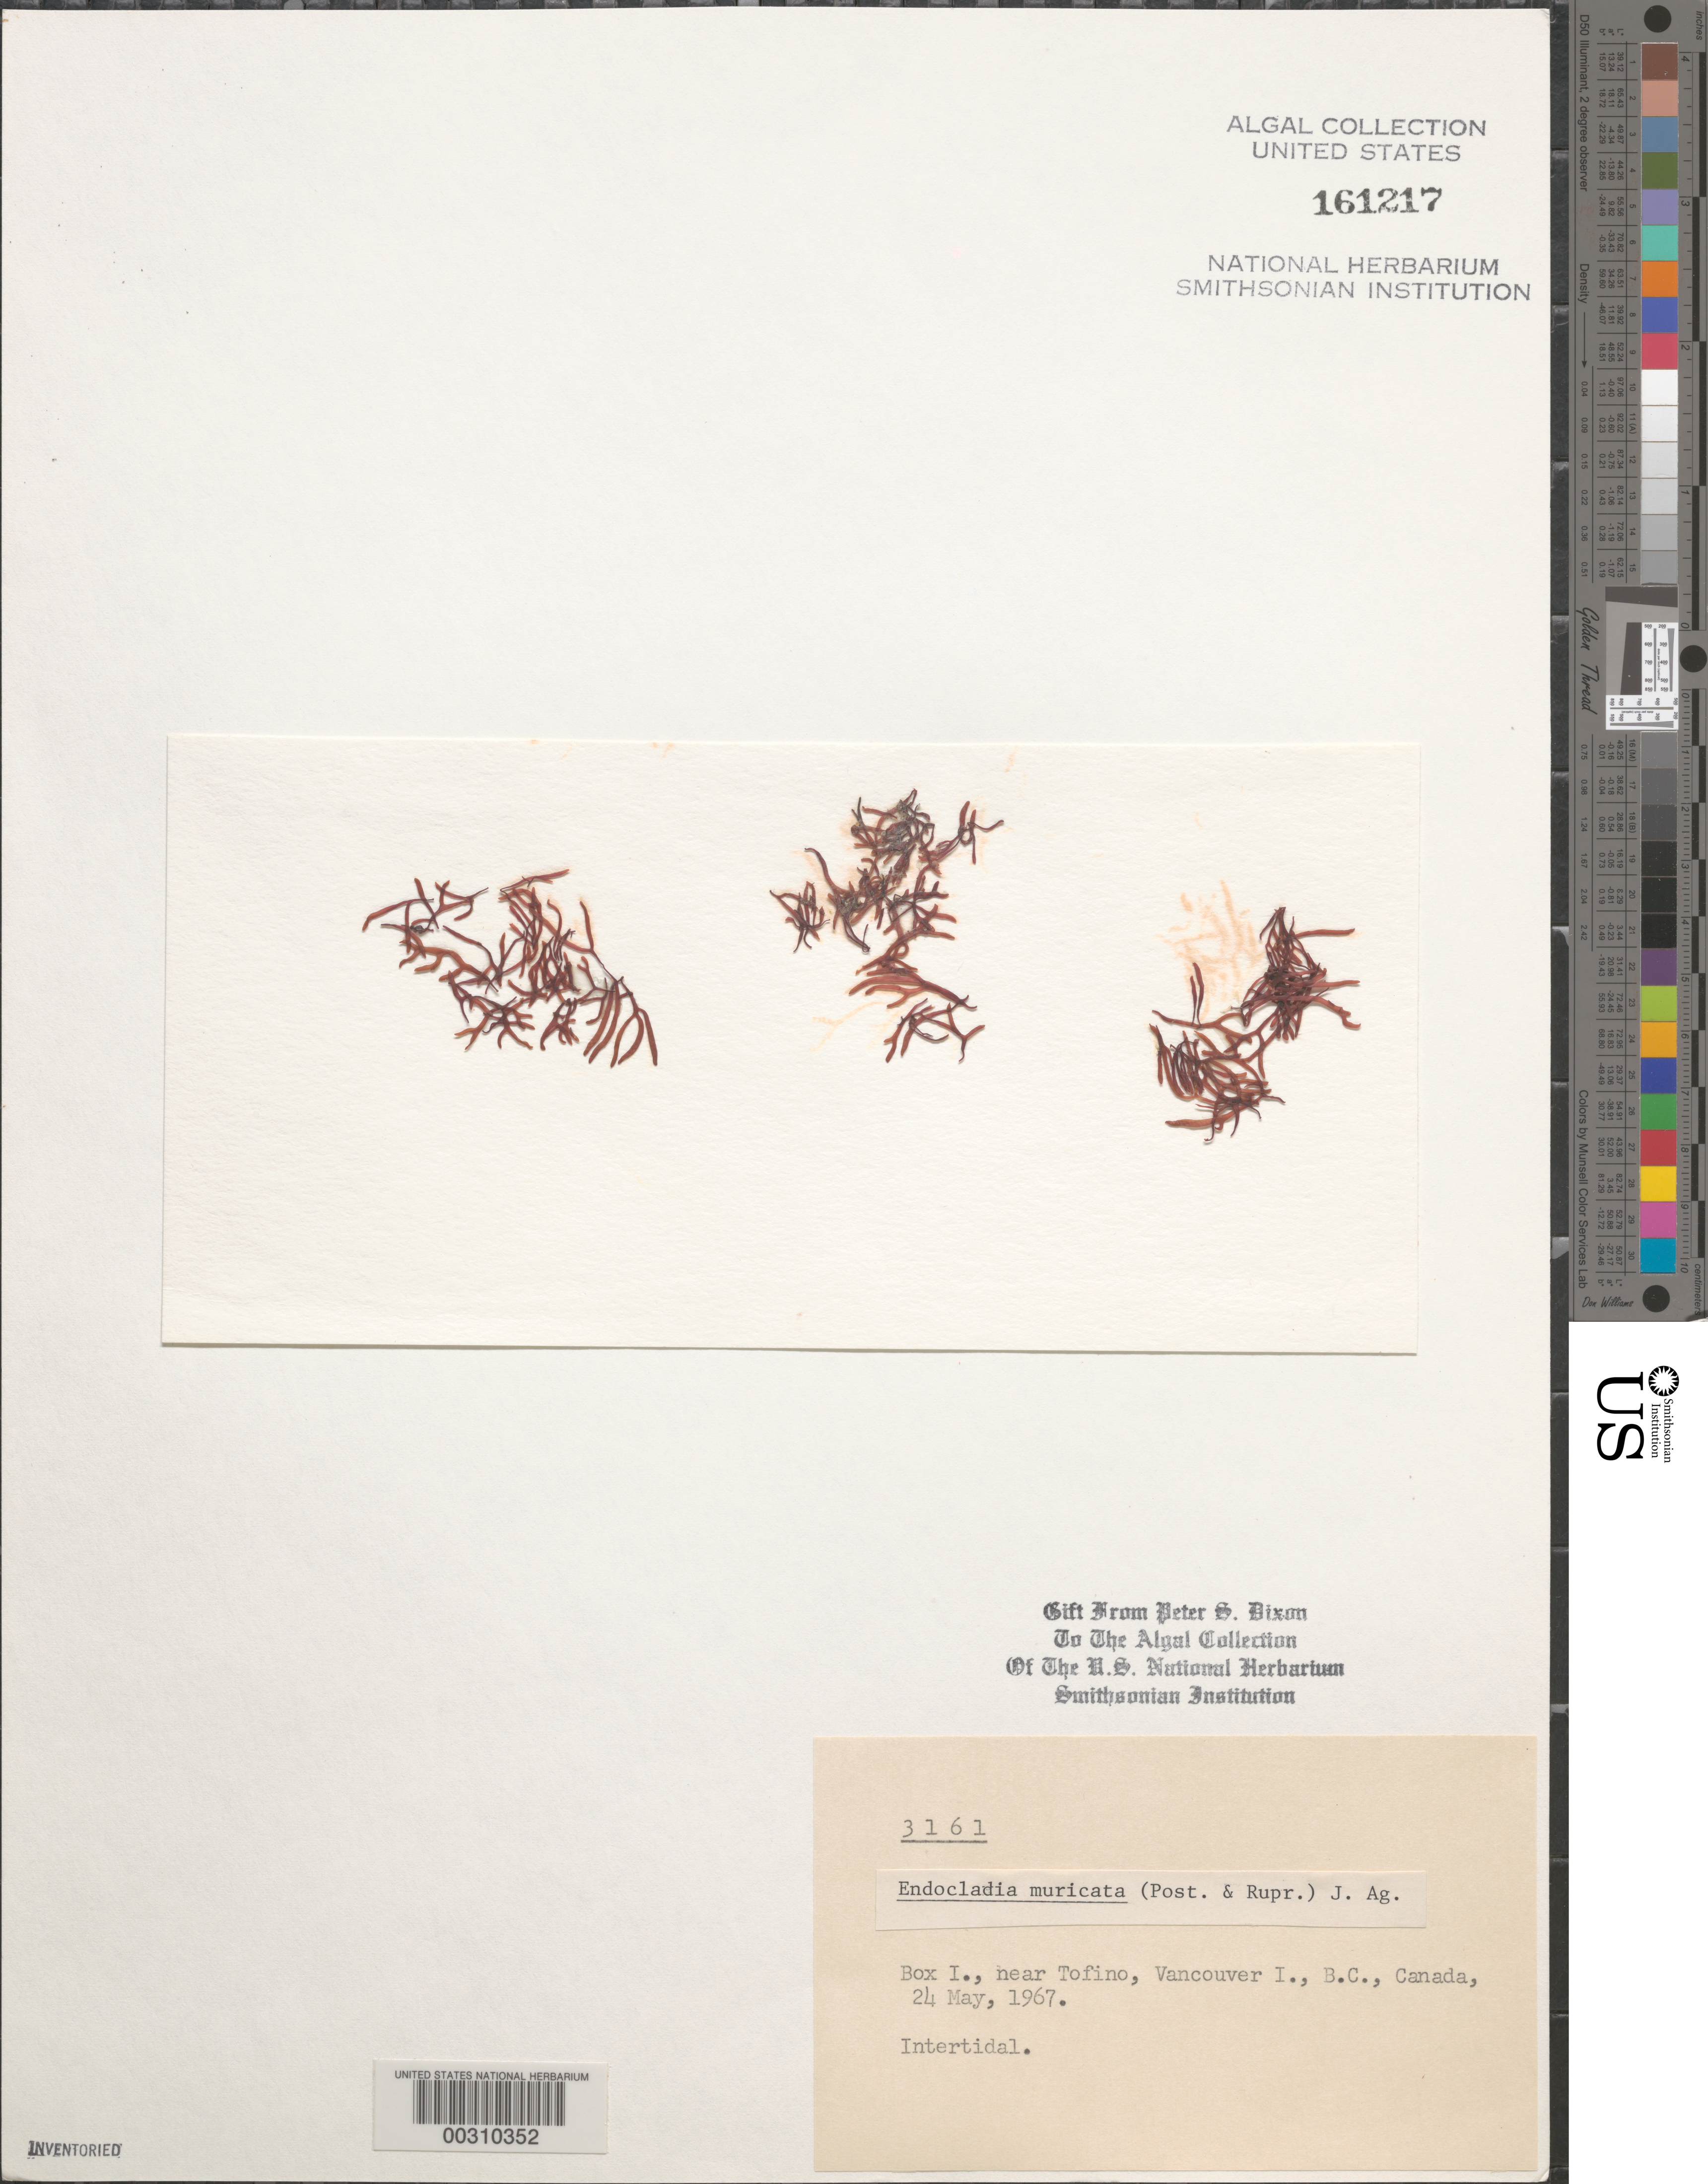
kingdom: Plantae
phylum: Rhodophyta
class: Florideophyceae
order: Gigartinales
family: Endocladiaceae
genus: Endocladia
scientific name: Endocladia muricata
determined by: Dixon, P. S.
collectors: P. S. Dixon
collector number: PSD 3161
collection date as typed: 24 May 1967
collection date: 1967-05-24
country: Canada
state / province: British Columbia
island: Box Island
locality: Near Ttofino, Vancouver Island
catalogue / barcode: US 161217